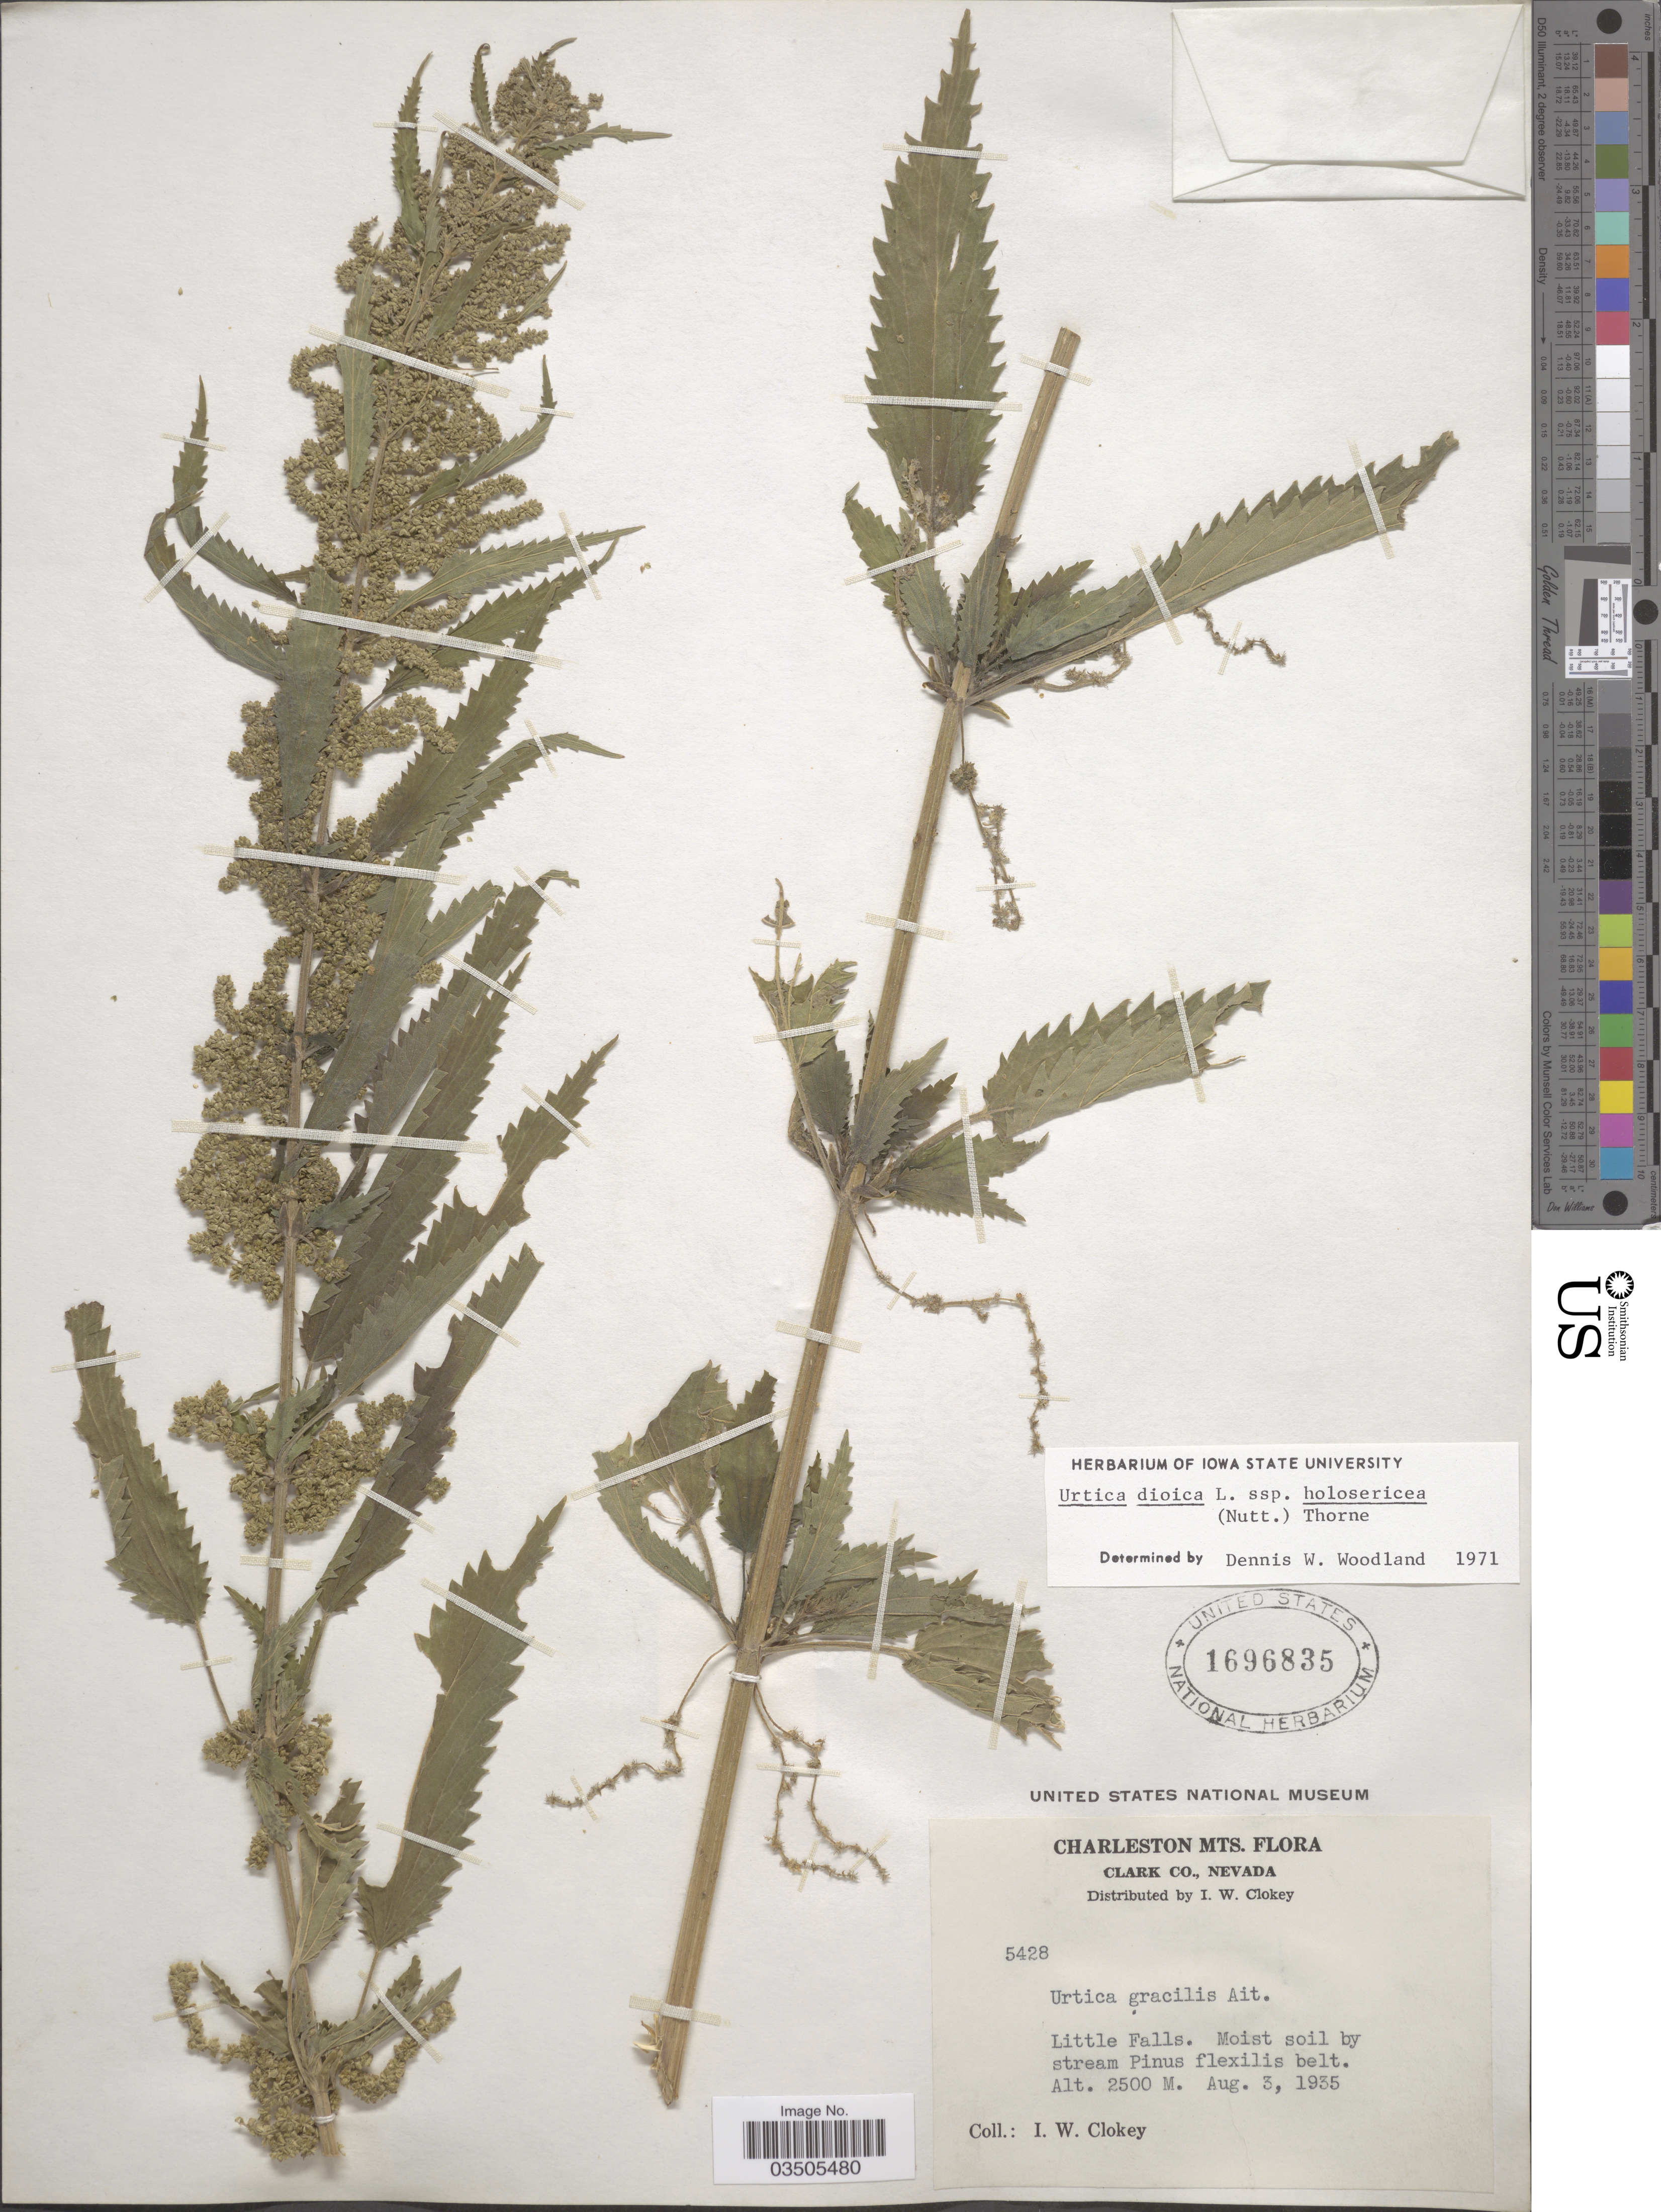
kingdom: Plantae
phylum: Tracheophyta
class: Magnoliopsida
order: Rosales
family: Urticaceae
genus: Urtica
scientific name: Urtica dioica subsp. holosericea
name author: (Nutt.) Thorne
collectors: I. W. Clokey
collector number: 5428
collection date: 1935-08-03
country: United States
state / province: Nevada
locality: Charleston Mts. Clark Co., Nevada. Little Falls.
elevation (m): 2500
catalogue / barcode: US 1696835